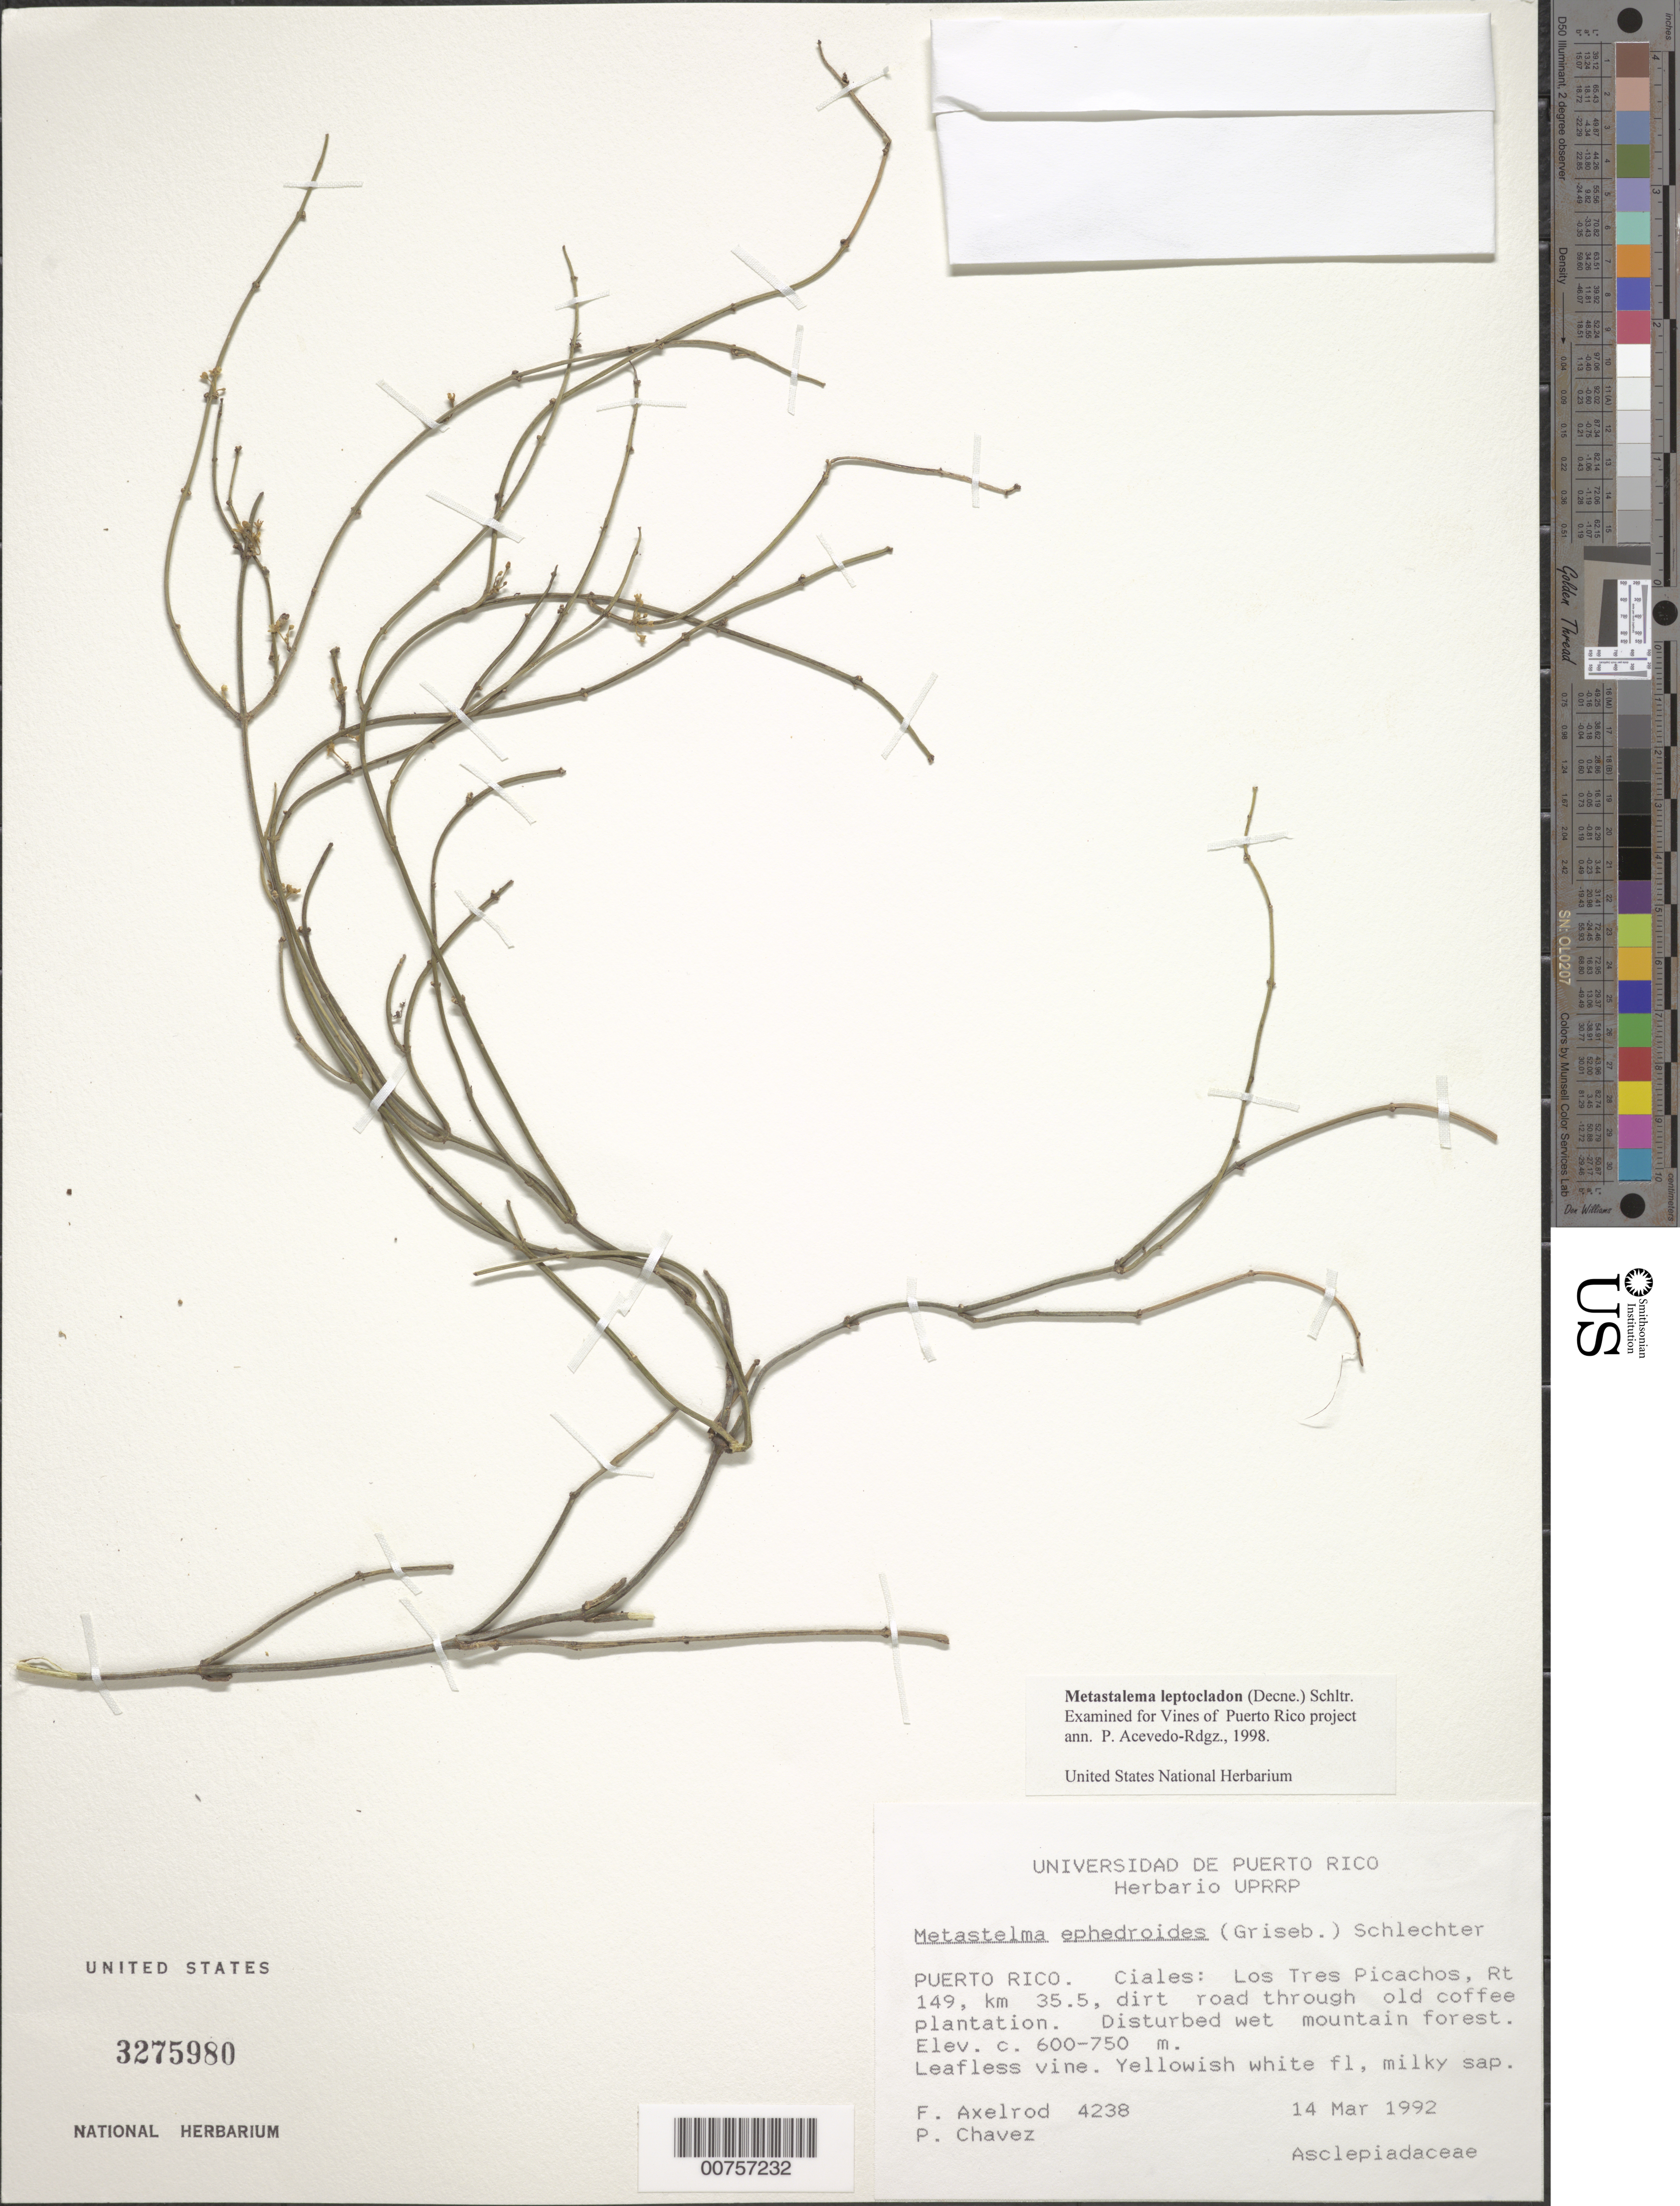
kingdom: Plantae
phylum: Tracheophyta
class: Magnoliopsida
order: Gentianales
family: Apocynaceae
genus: Metastelma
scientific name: Metastelma leptocladum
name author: (Decne.) Schltr.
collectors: F. S. Axelrod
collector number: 4238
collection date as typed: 14 Mar 1992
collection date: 1992-03-14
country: Puerto Rico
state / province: Ciales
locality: Ciales: Los Tres Picachos, Rt. 149, Km. 35.5, dirt road through old coffee planatation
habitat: Disturbed wet mountain forest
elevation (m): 600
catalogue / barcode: US 3275980